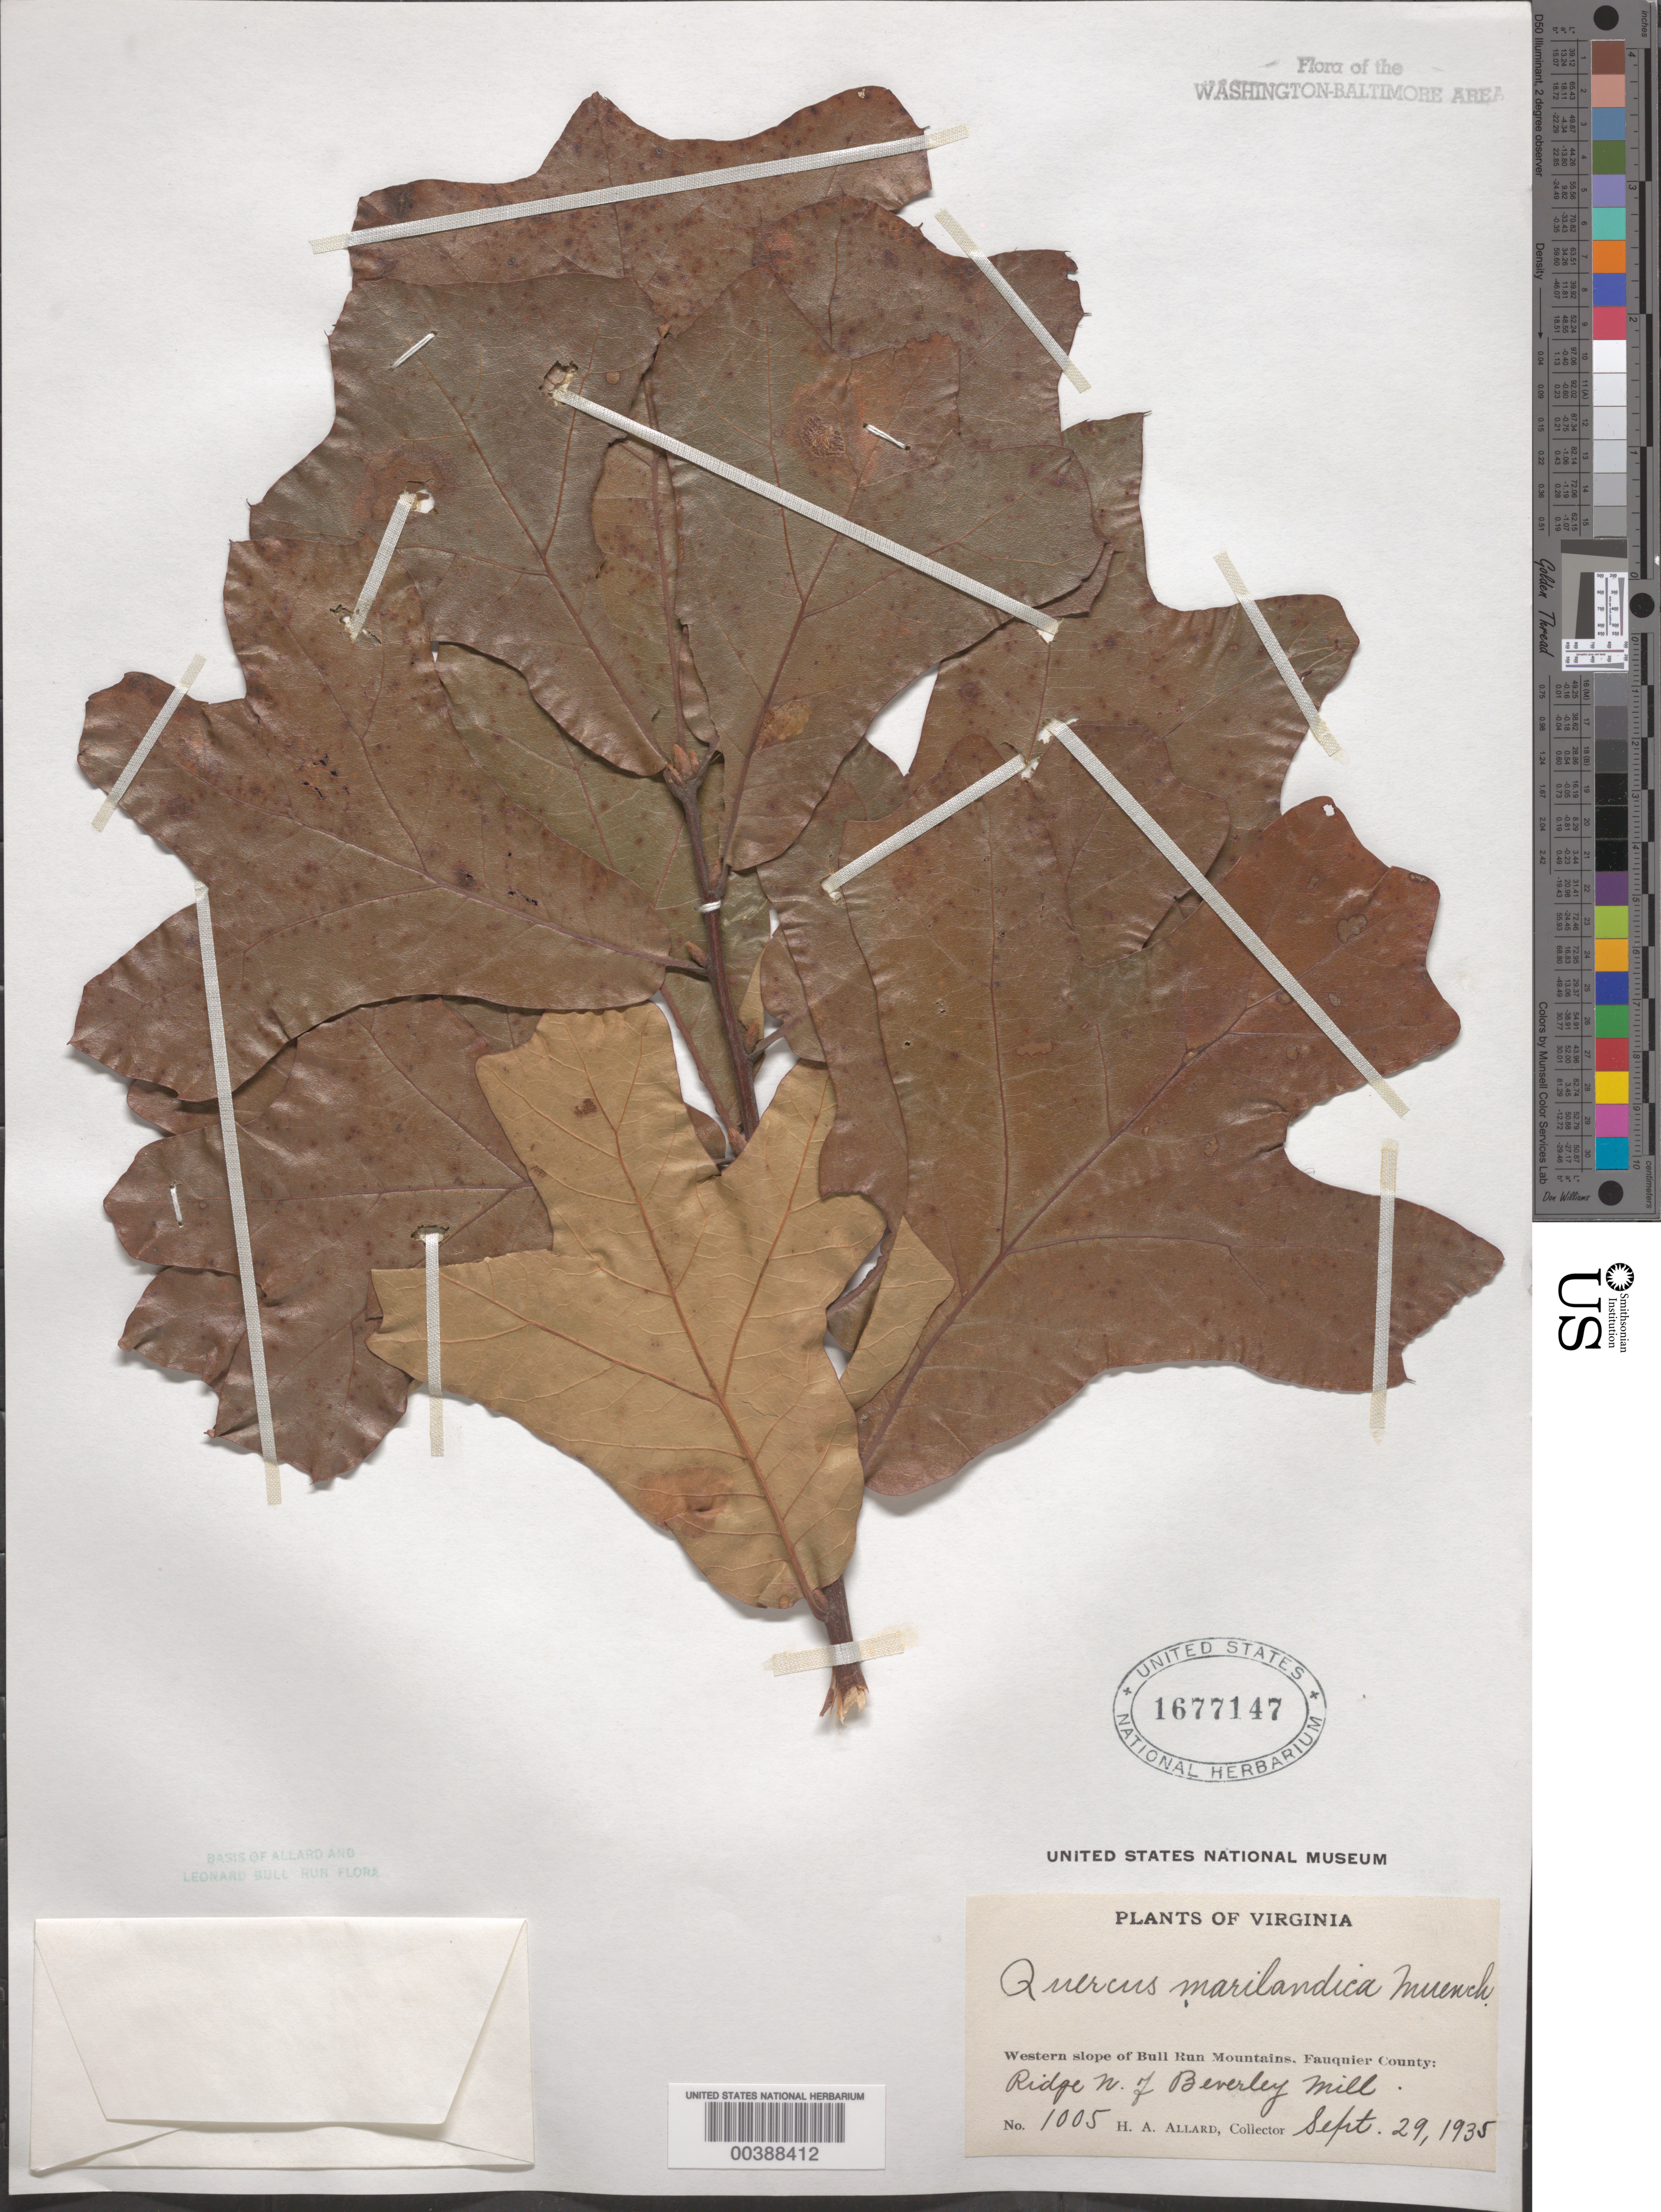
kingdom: Plantae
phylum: Tracheophyta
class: Magnoliopsida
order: Fagales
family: Fagaceae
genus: Quercus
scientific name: Quercus marilandica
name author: (L.) Münchh.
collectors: H. A. Allard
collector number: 1005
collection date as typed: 29 Sep 1935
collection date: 1935-09-29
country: United States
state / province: Virginia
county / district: Fauquier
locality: North of Beverley Mill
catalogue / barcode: US 1677147